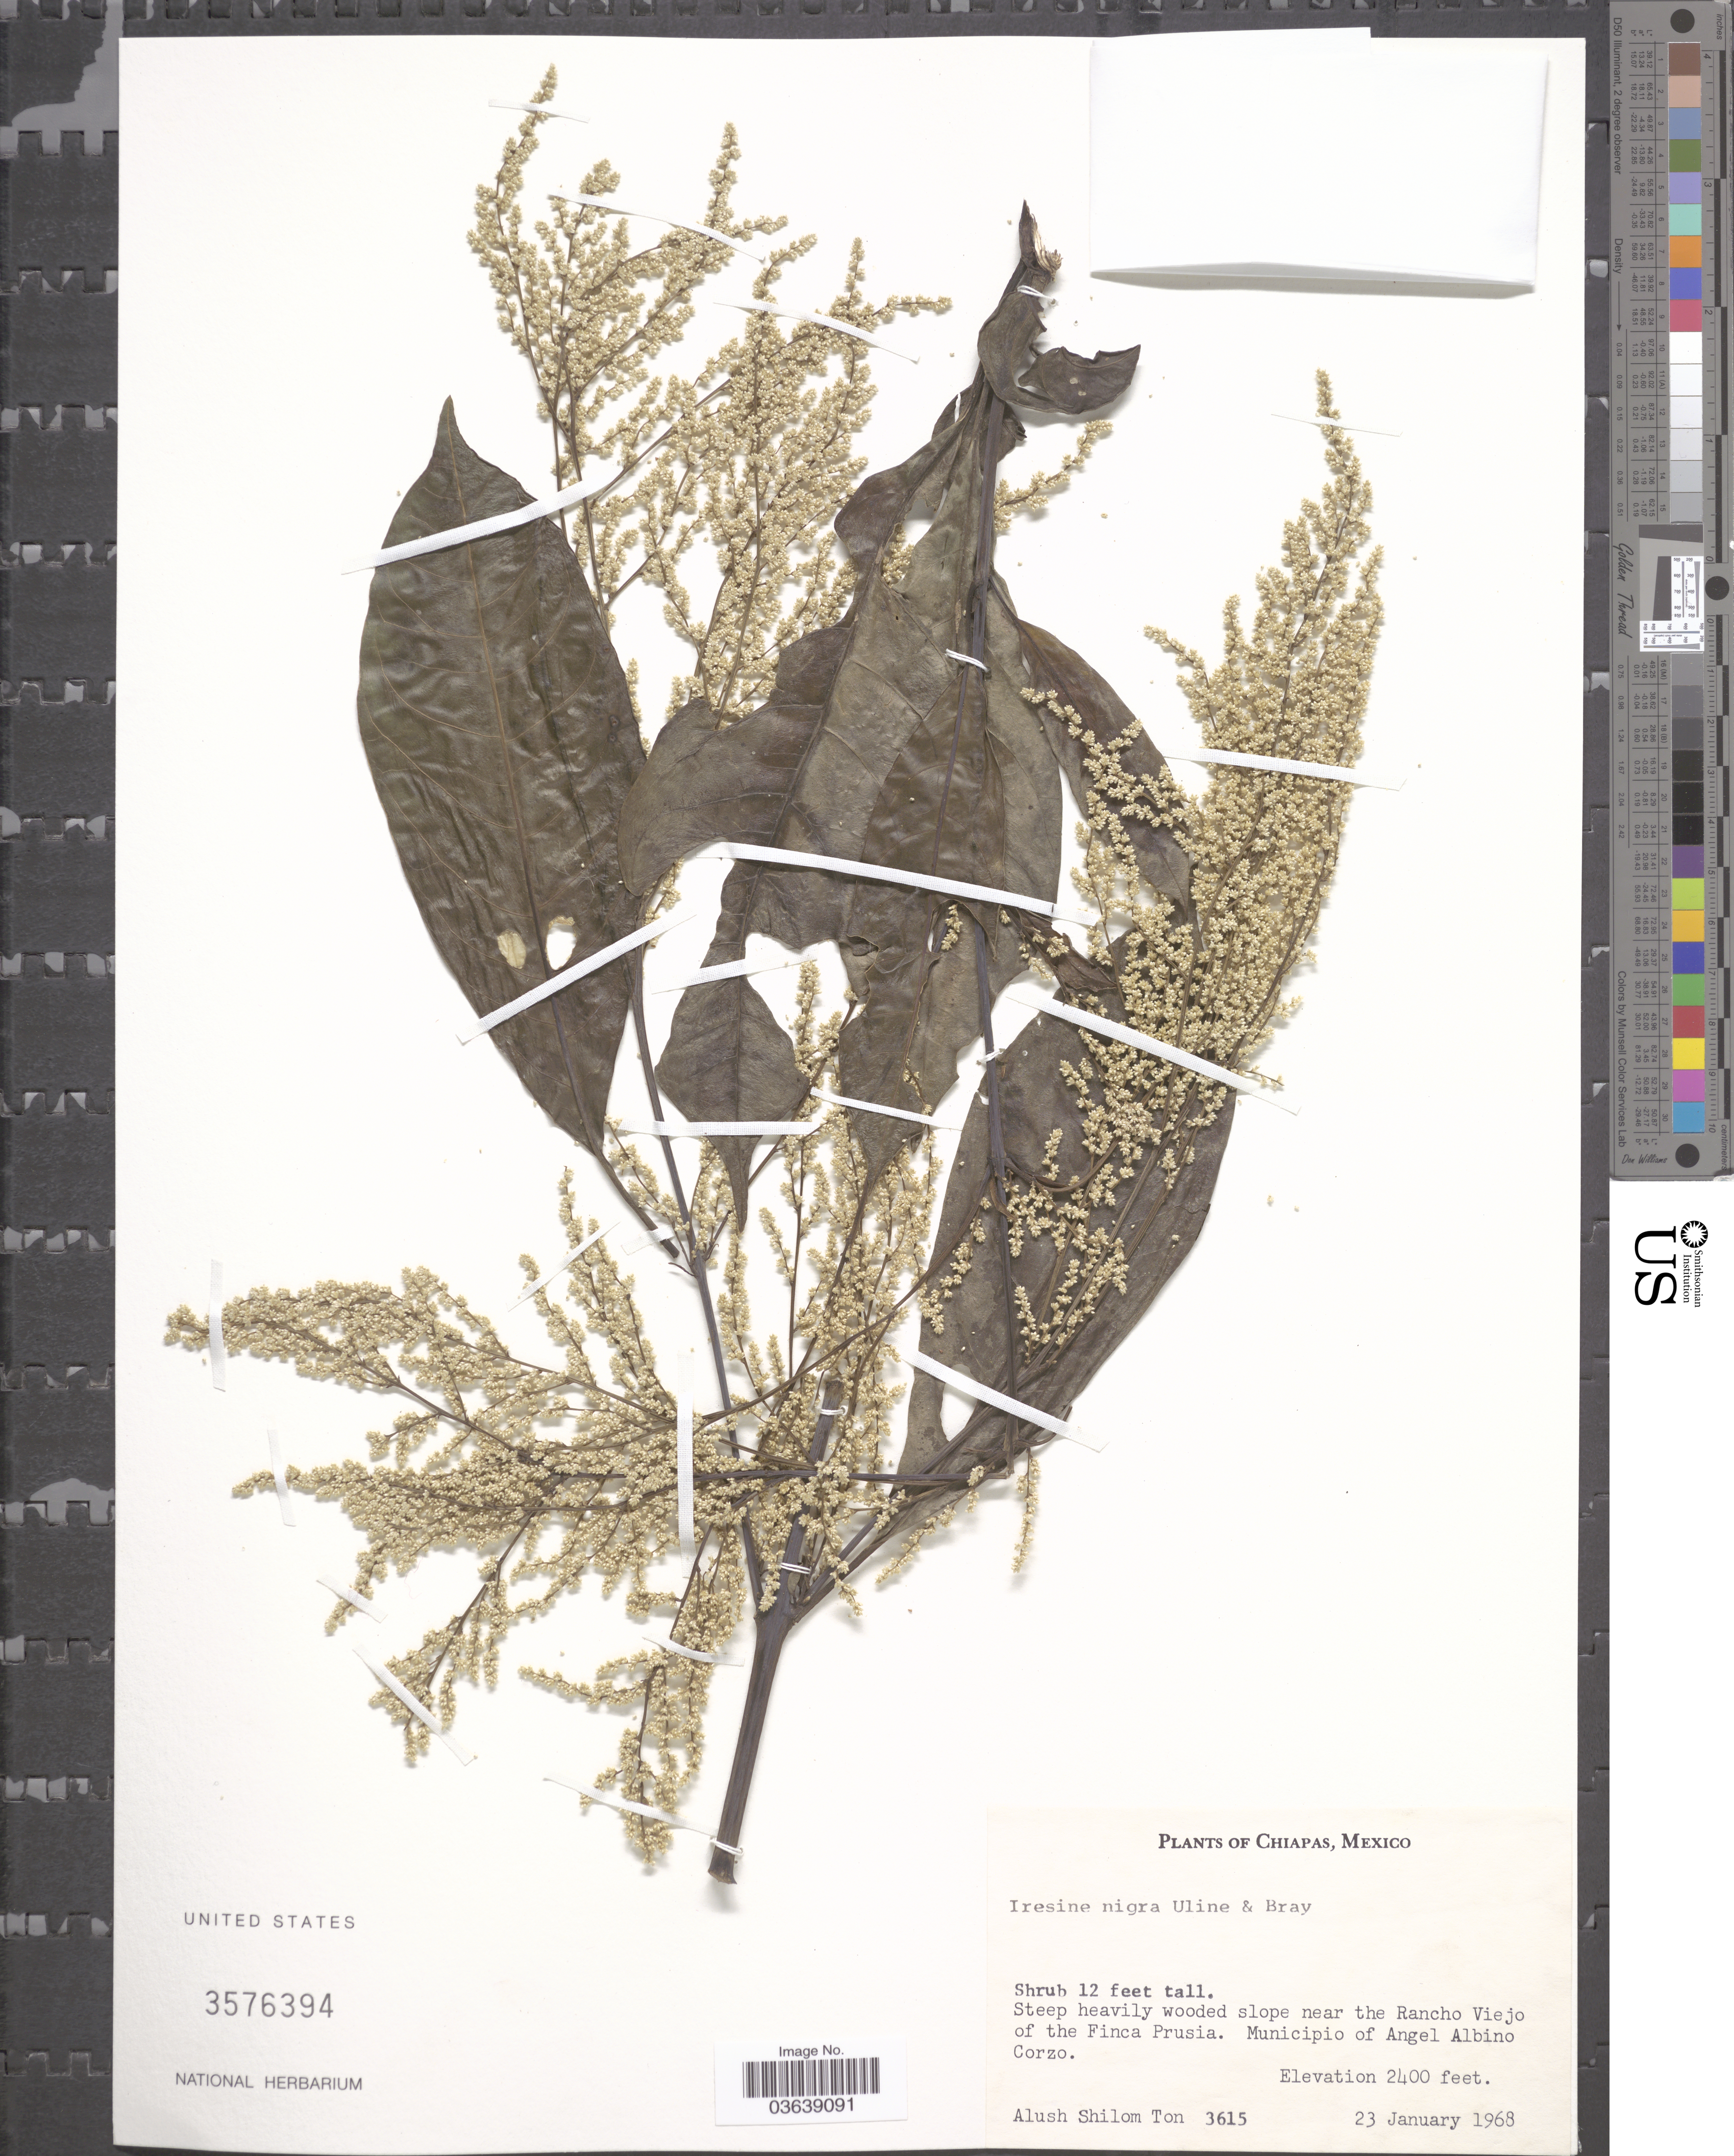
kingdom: Plantae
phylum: Tracheophyta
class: Magnoliopsida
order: Caryophyllales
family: Amaranthaceae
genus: Iresine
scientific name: Iresine nigra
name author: Uline & W.L. Bray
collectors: A. M. Ton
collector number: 3615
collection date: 1968-01-23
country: Mexico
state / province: Chiapas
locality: Near the Rancho Viejo of the Finca Prusia. Municipio of Angel Albino Corzo.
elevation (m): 732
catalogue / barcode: US 3576394